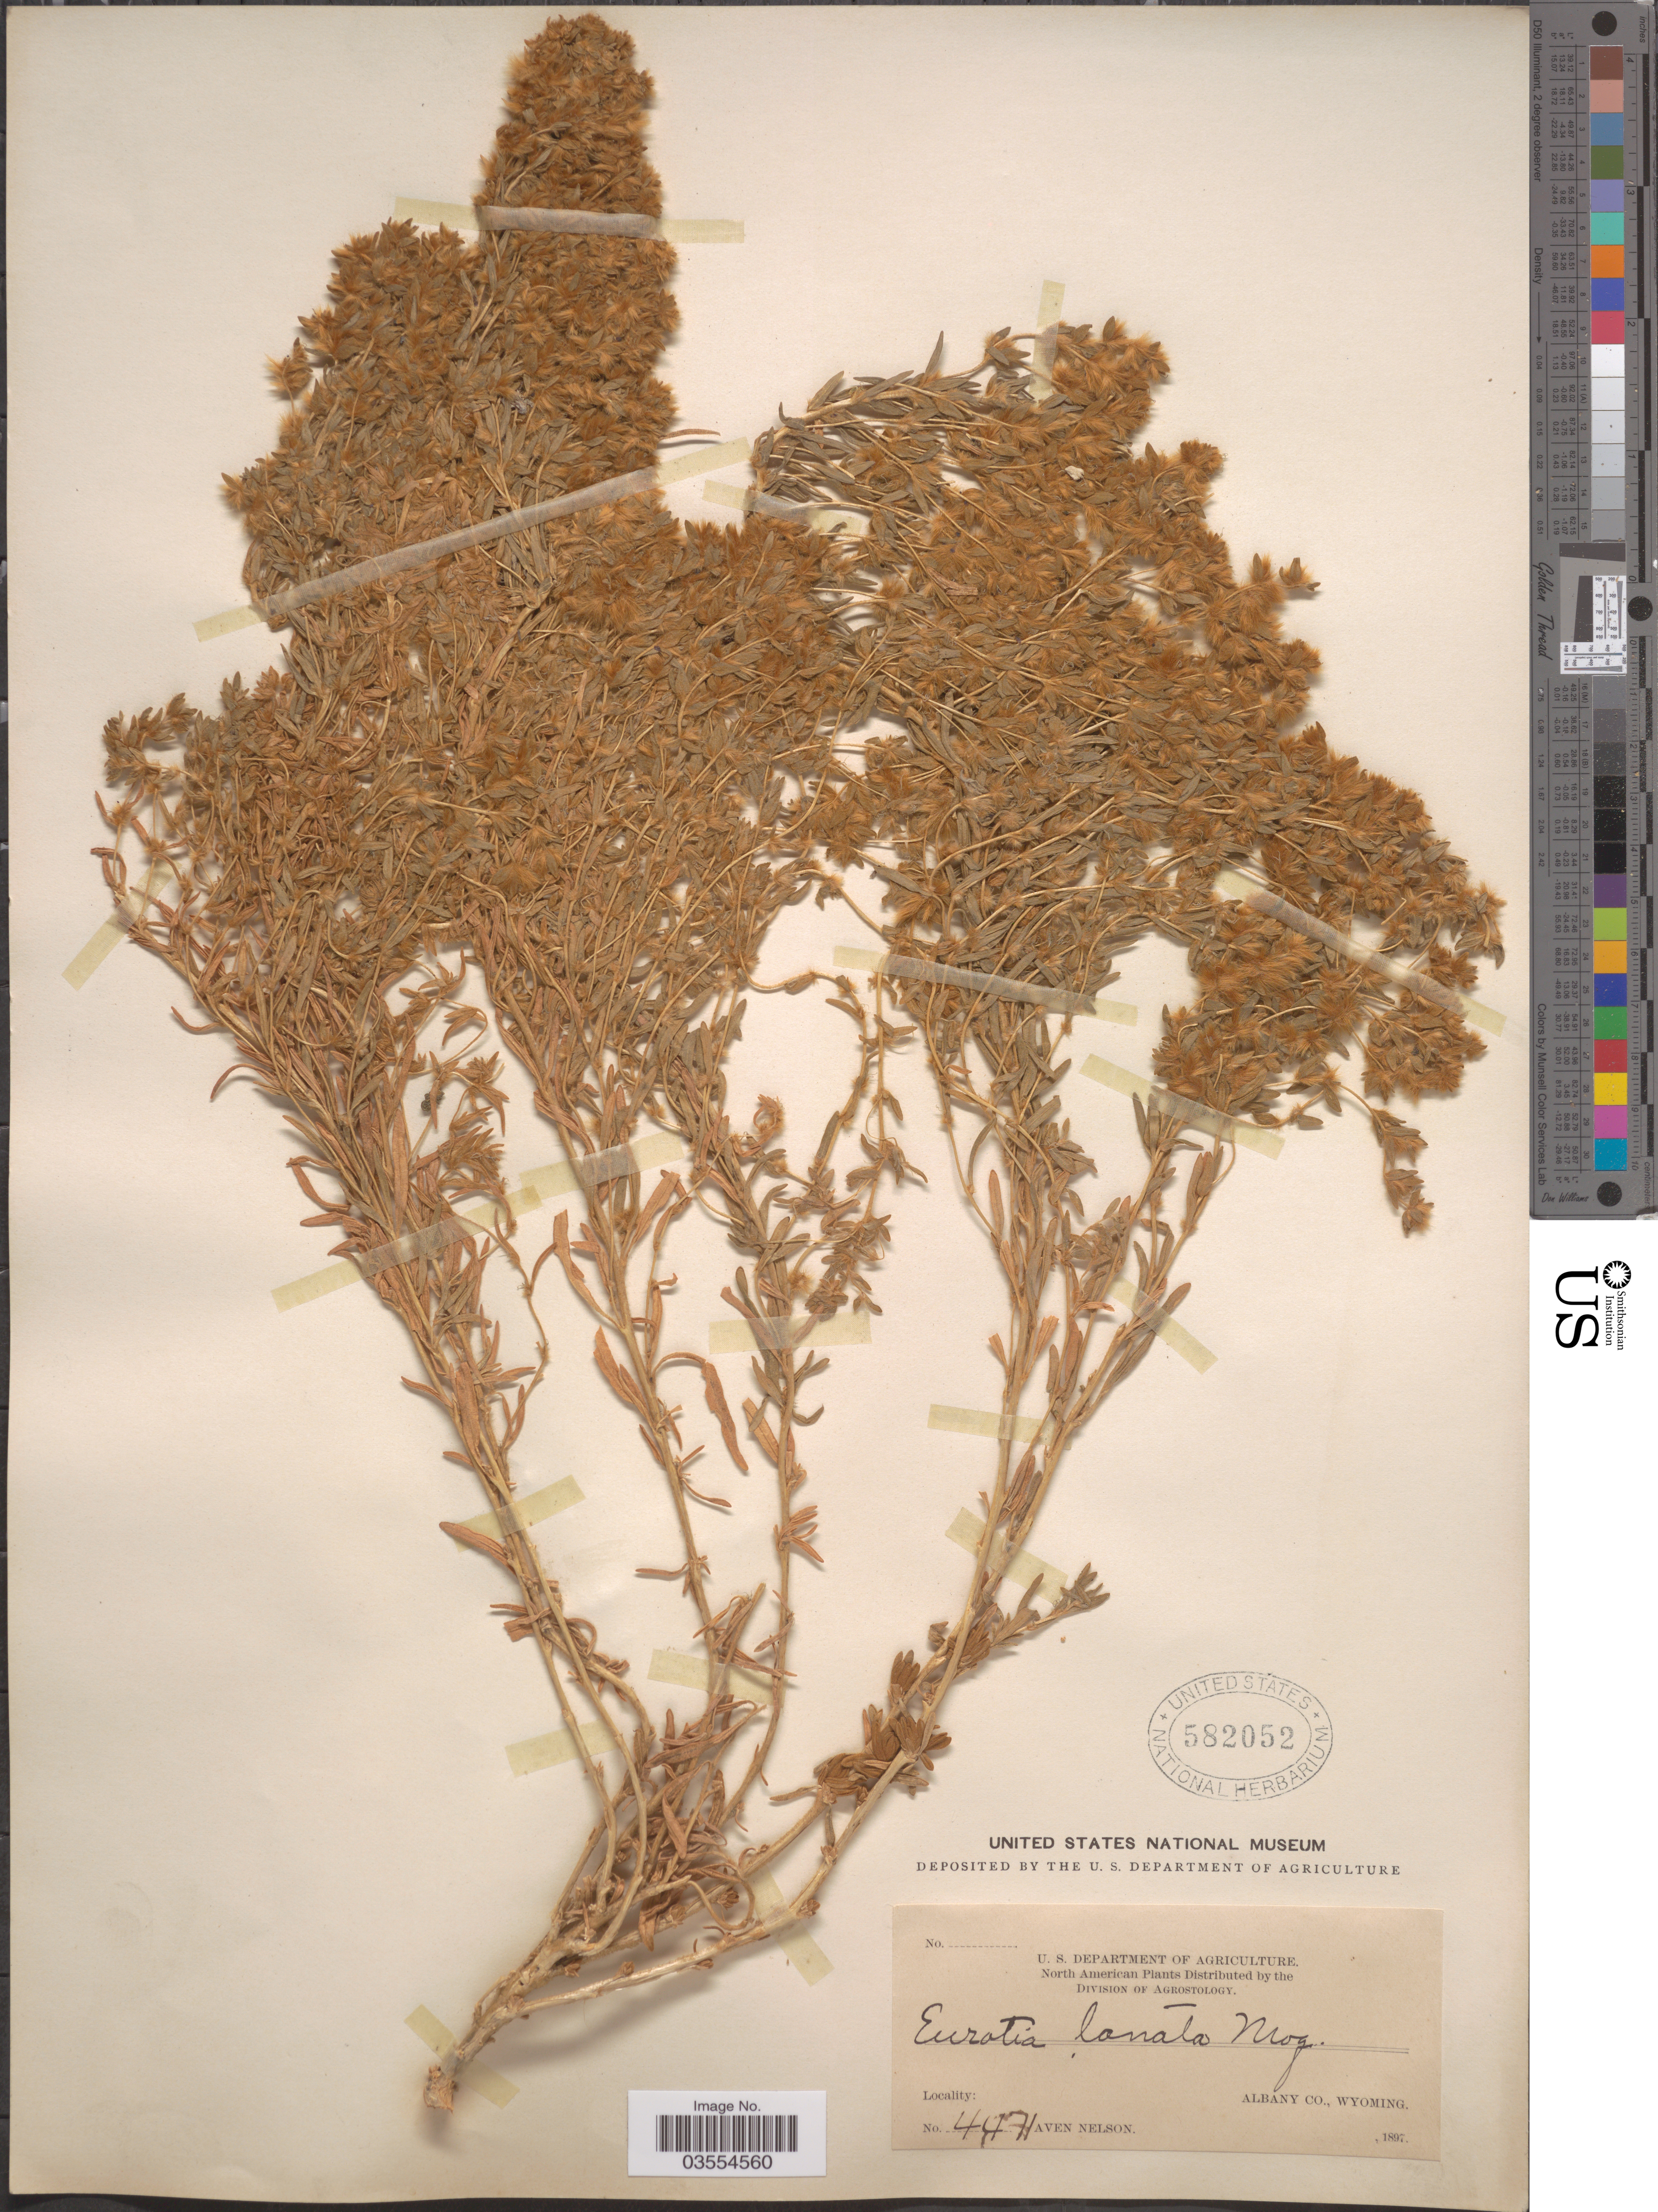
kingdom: Plantae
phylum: Tracheophyta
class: Magnoliopsida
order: Caryophyllales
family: Amaranthaceae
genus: Krascheninnikovia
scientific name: Krascheninnikovia lanata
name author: (Pursh) A. Meeuse & A.Smit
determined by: U.S. National Herbarium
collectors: A. Nelson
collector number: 4471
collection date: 1897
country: United States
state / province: Wyoming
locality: Albany Co.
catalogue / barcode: US 582052